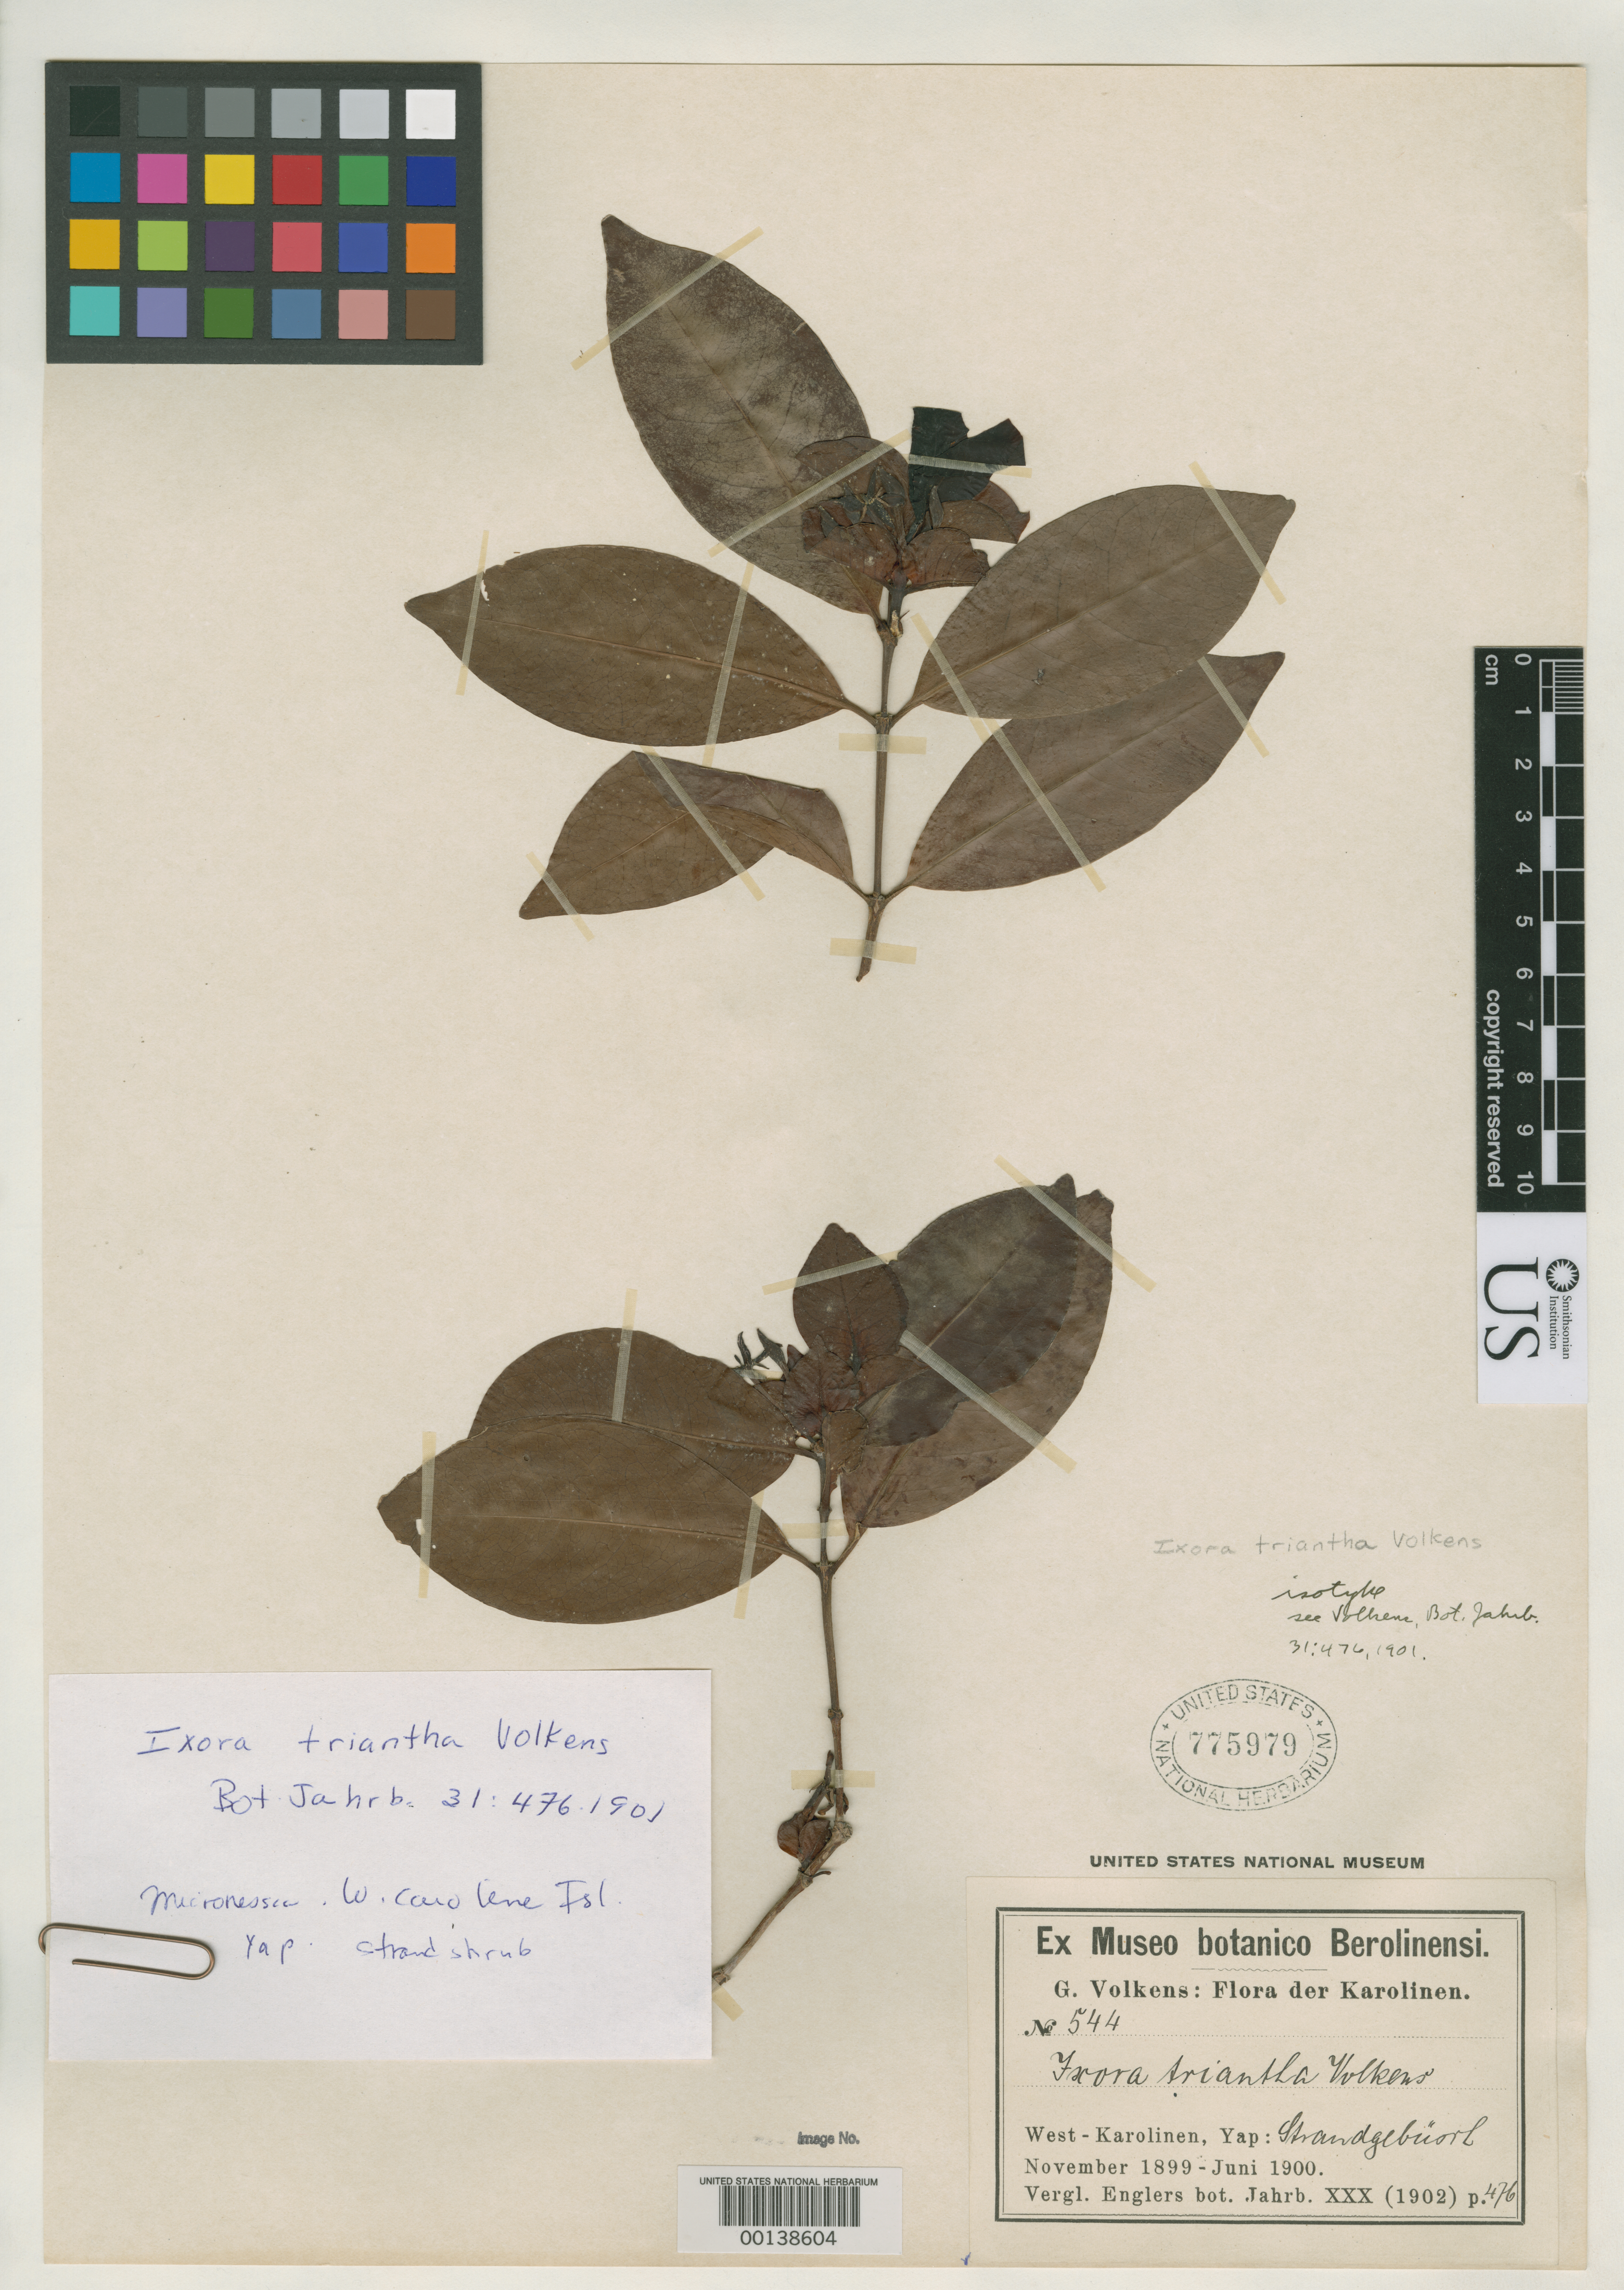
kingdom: Plantae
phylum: Tracheophyta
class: Magnoliopsida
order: Gentianales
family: Rubiaceae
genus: Ixora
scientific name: Ixora triantha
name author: Volkens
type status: Isotype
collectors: G. Volkens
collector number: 544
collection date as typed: Nov 1899 to -- Jun 1900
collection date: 1899-11/1900-06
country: Micronesia, Federated States of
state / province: Yap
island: Yap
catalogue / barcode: US 775979